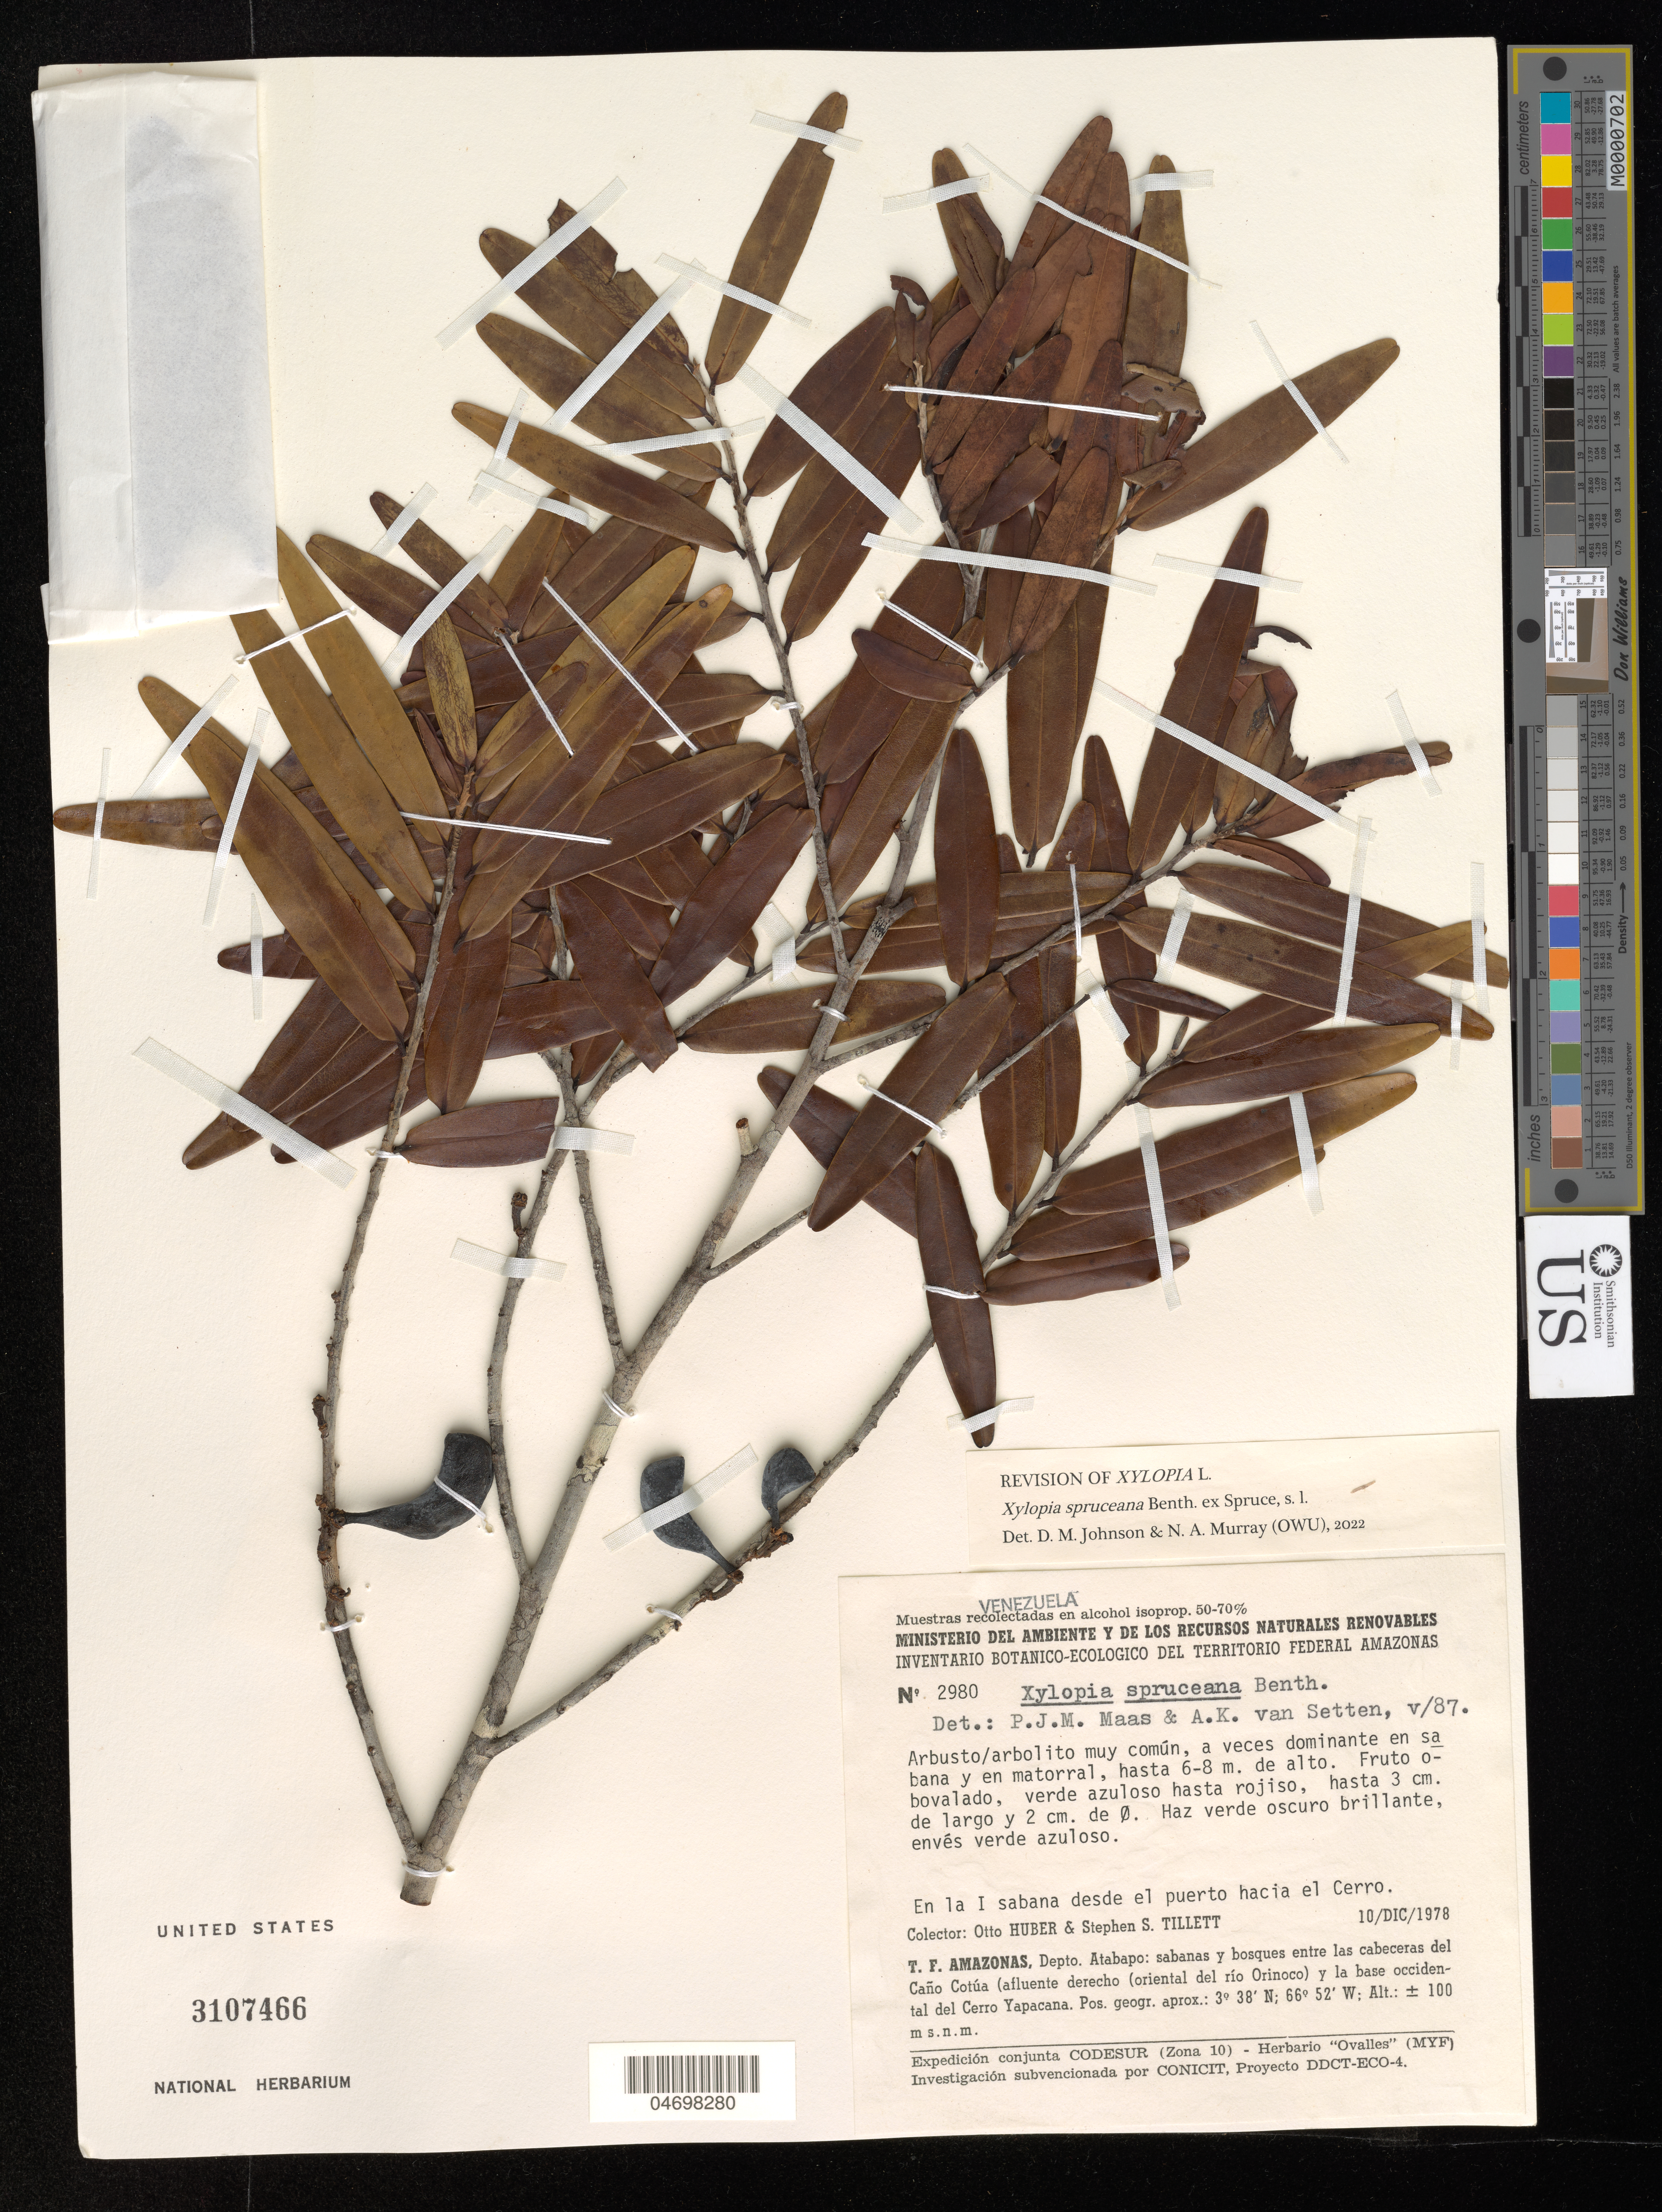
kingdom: Plantae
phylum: Tracheophyta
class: Magnoliopsida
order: Magnoliales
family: Annonaceae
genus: Xylopia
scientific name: Xylopia spruceana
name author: Benth. ex Spruce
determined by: Johnson, D. M.; Murray, N. A.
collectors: O. Huber & S. S. Tillett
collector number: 2980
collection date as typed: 10-Dec-78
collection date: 1978-12-10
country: Venezuela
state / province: Amazonas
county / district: Atabapo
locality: Caño Cotua cabeceras (afluente derecho oriental del Río Orinoco) a la base O del Cerro Yapacána.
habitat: En la I sabana desde el puerto hacia el Cerro.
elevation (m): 100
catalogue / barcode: US 3107466